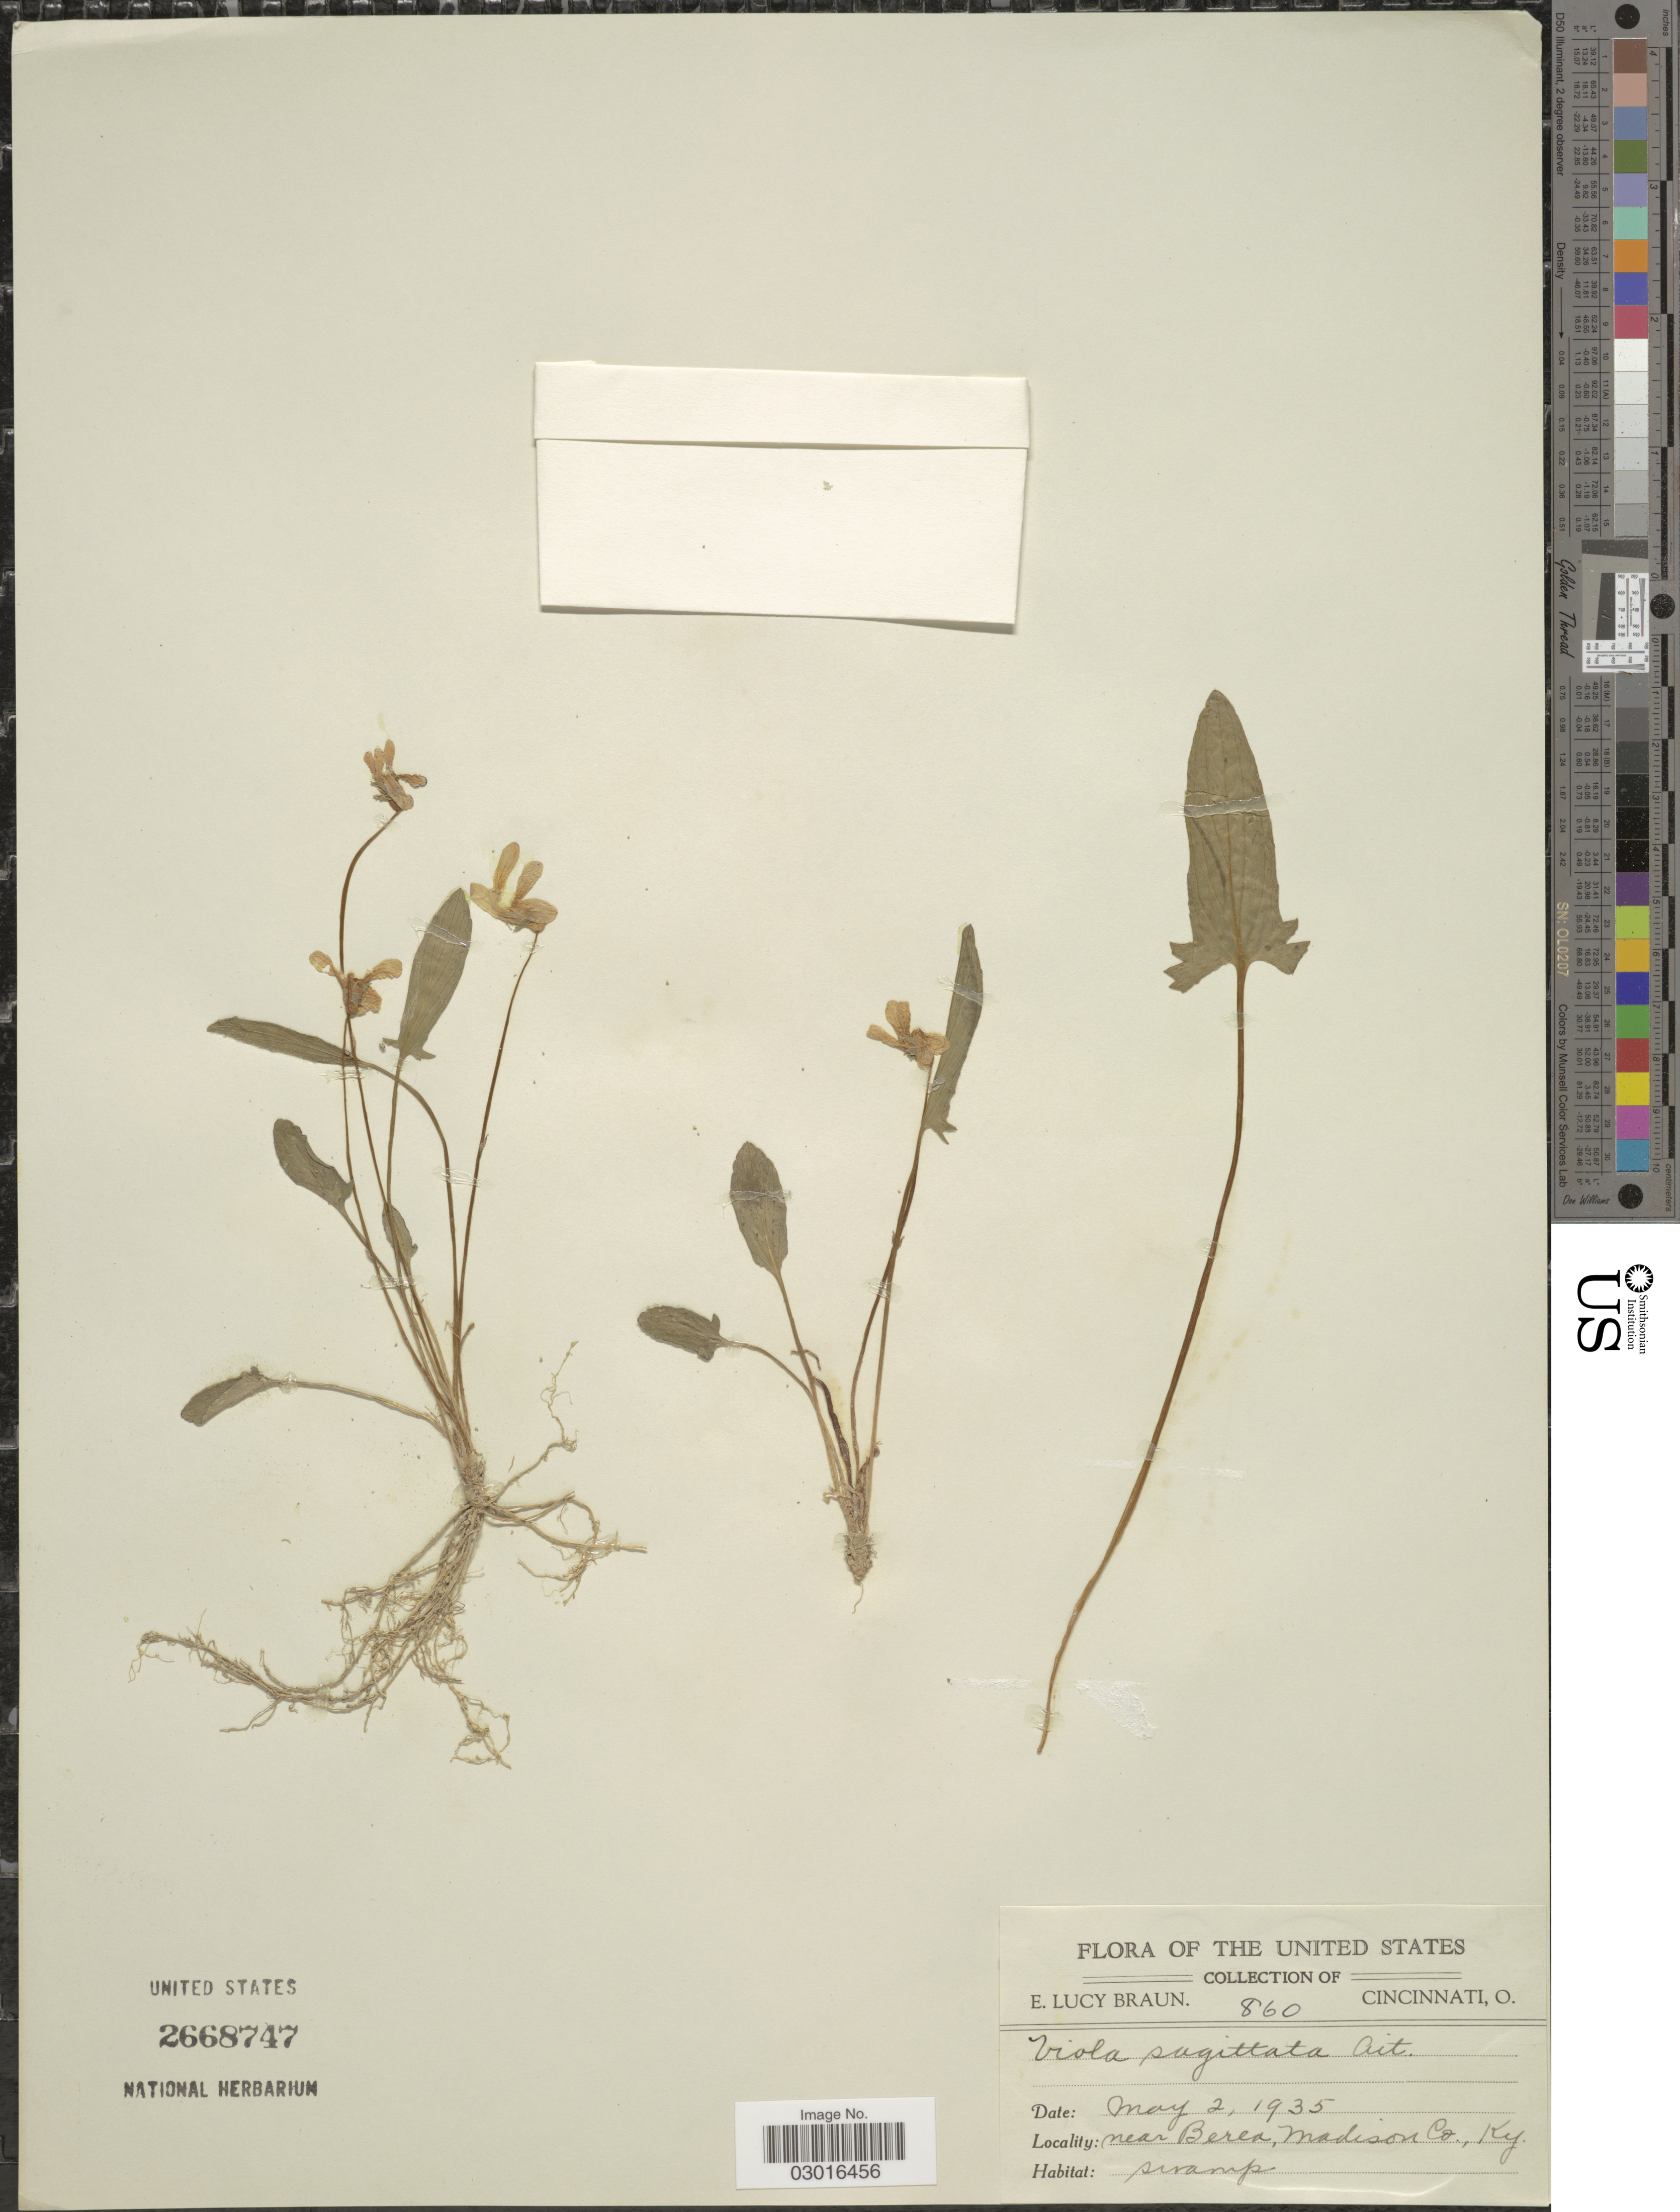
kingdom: Plantae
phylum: Tracheophyta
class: Magnoliopsida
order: Malpighiales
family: Violaceae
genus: Viola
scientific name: Viola sagittata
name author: Aiton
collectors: E. L. Braun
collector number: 860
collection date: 1935-05-02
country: United States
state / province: Kentucky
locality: Near Beren, Madison Co., Ky.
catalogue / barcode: US 2668747